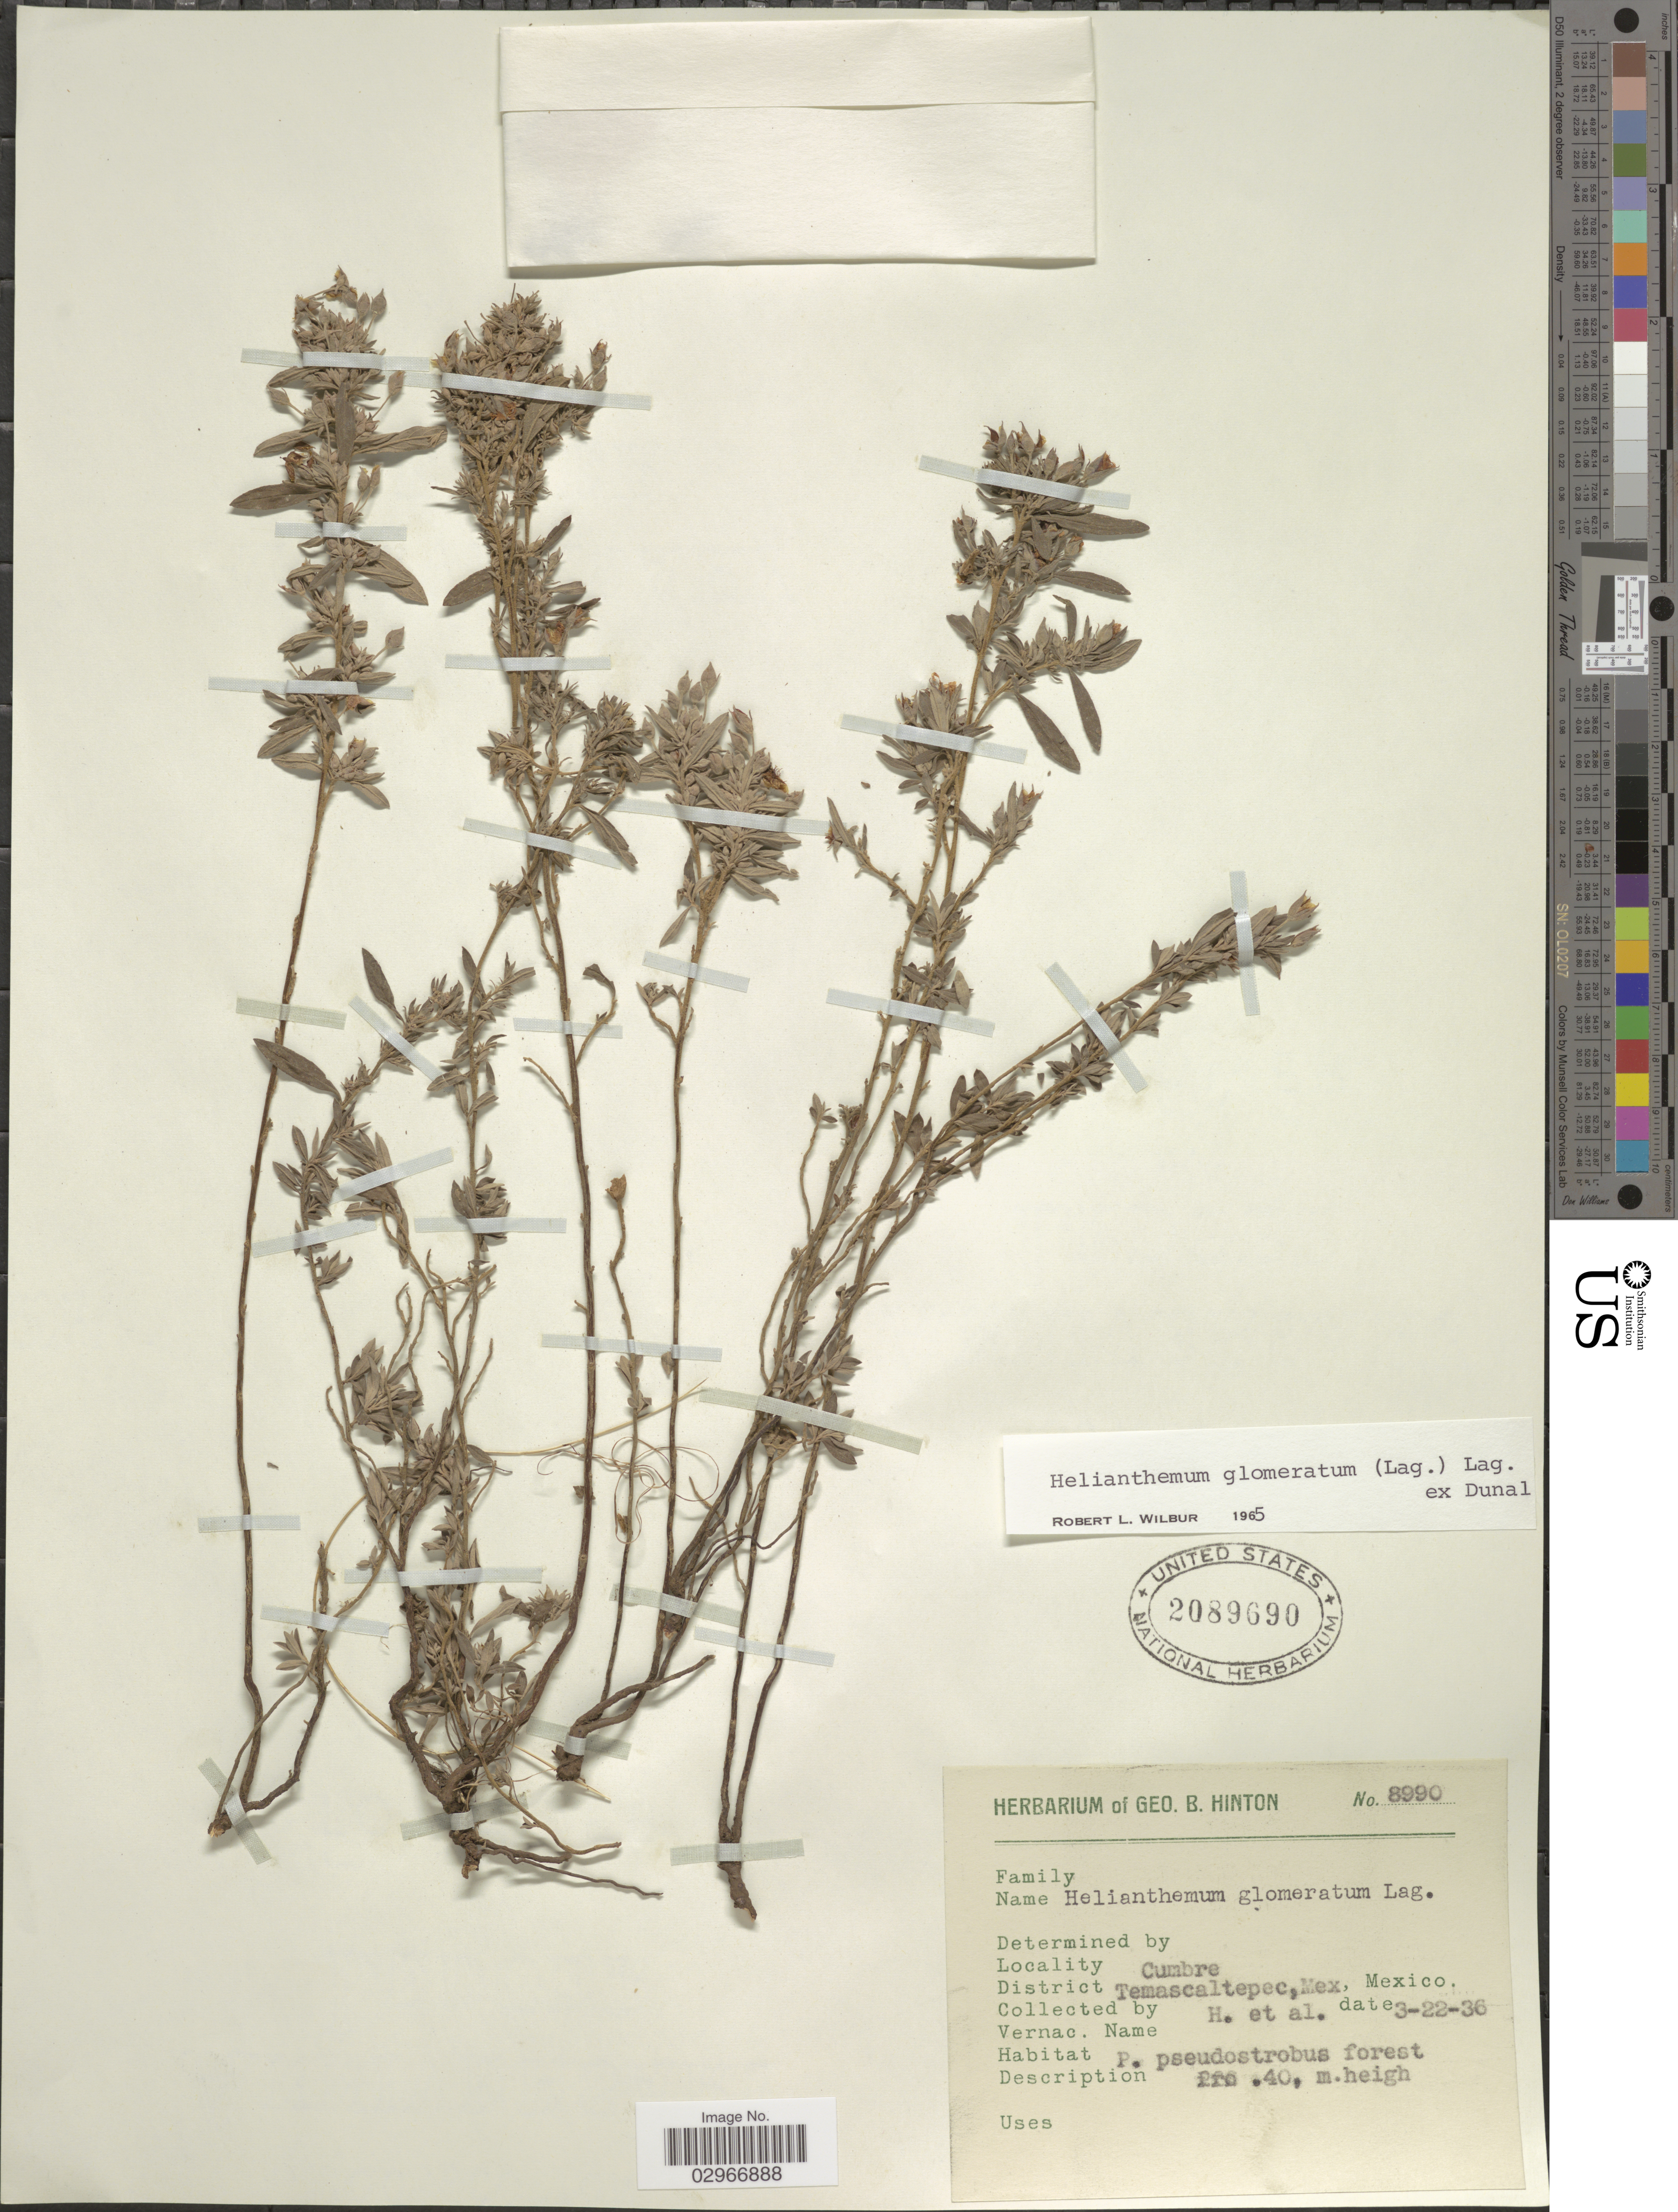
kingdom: Plantae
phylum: Tracheophyta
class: Magnoliopsida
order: Malvales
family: Cistaceae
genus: Helianthemum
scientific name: Helianthemum glomeratum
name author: (Lag.) Lag. ex Dunal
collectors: G. B. Hinton & et al.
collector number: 8990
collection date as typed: Transcribed d/m/y: 22/3/36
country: Mexico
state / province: México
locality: Cumbre, District Temascaltepec.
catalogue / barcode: US 2089690